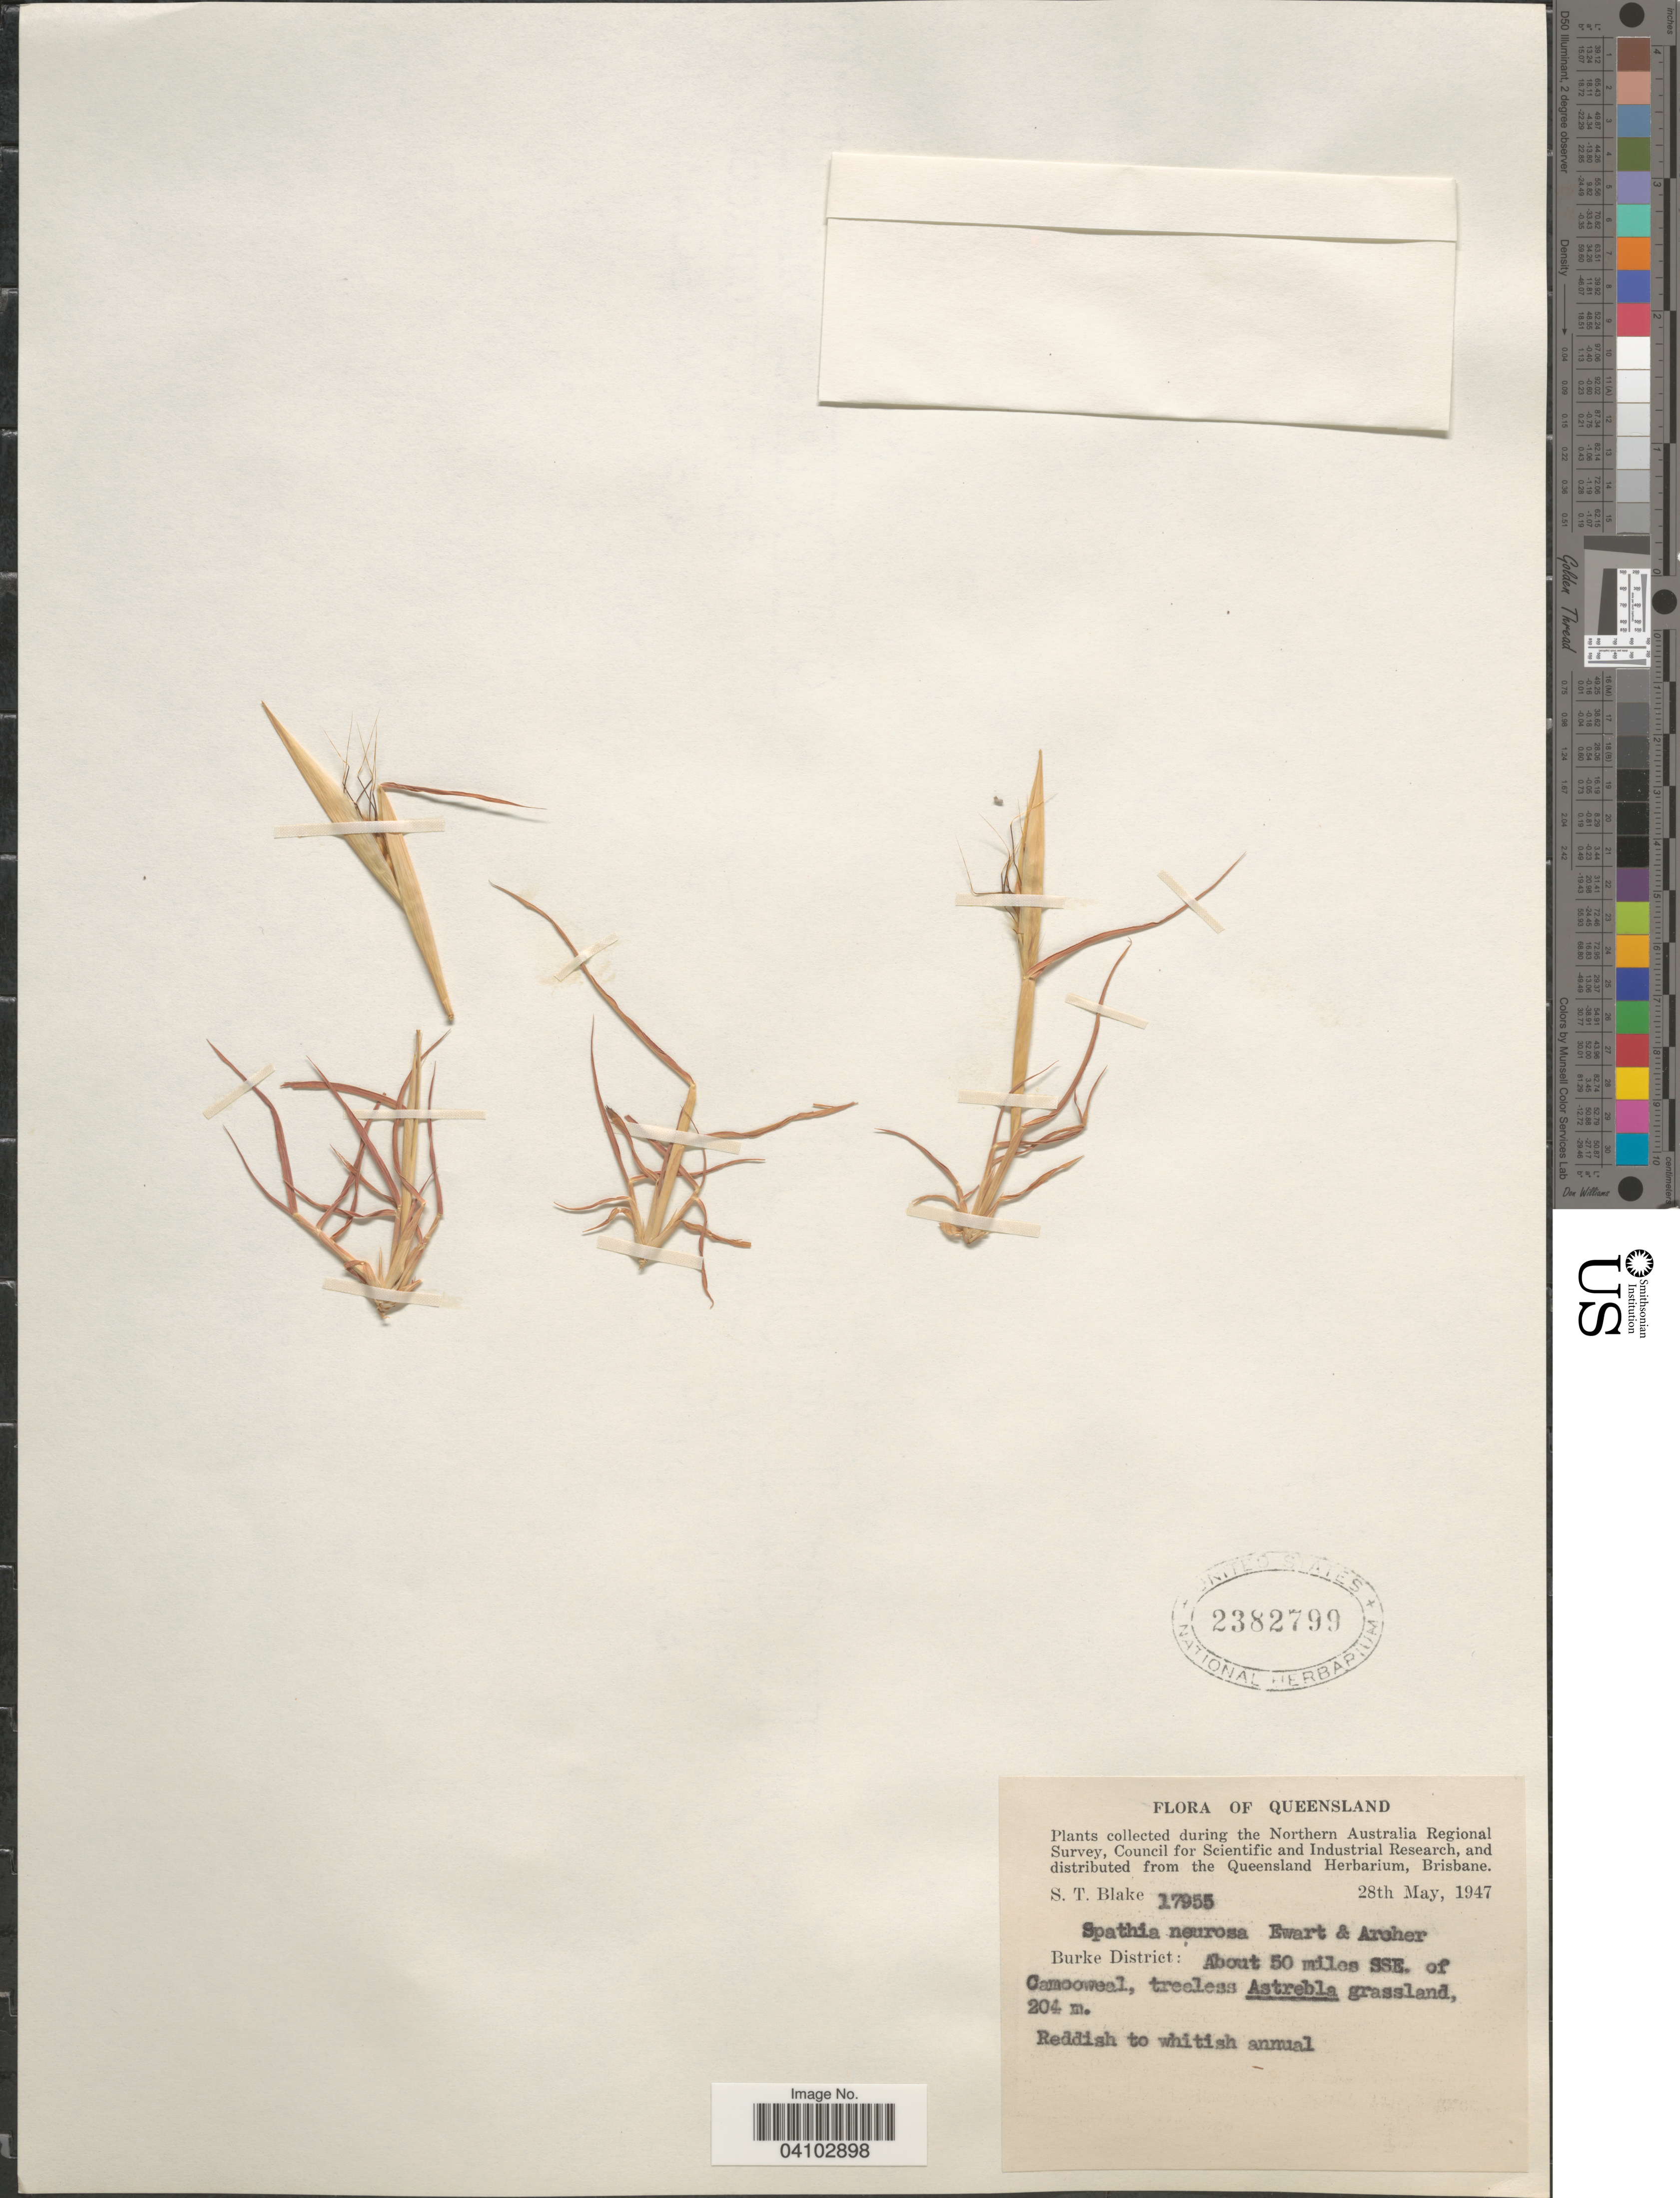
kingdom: Plantae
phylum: Tracheophyta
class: Liliopsida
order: Poales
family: Poaceae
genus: Spathia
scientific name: Spathia neurosa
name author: Ewart & M.E.L. Archer in Ewart & O.B. Davies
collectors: S. T. Blake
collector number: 17955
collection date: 1947-05-28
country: Australia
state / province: Queensland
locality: Northern Australia Regional Survey. Burke District: About 50 miles SSE. Of Camooweal.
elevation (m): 204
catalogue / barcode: US 2382799